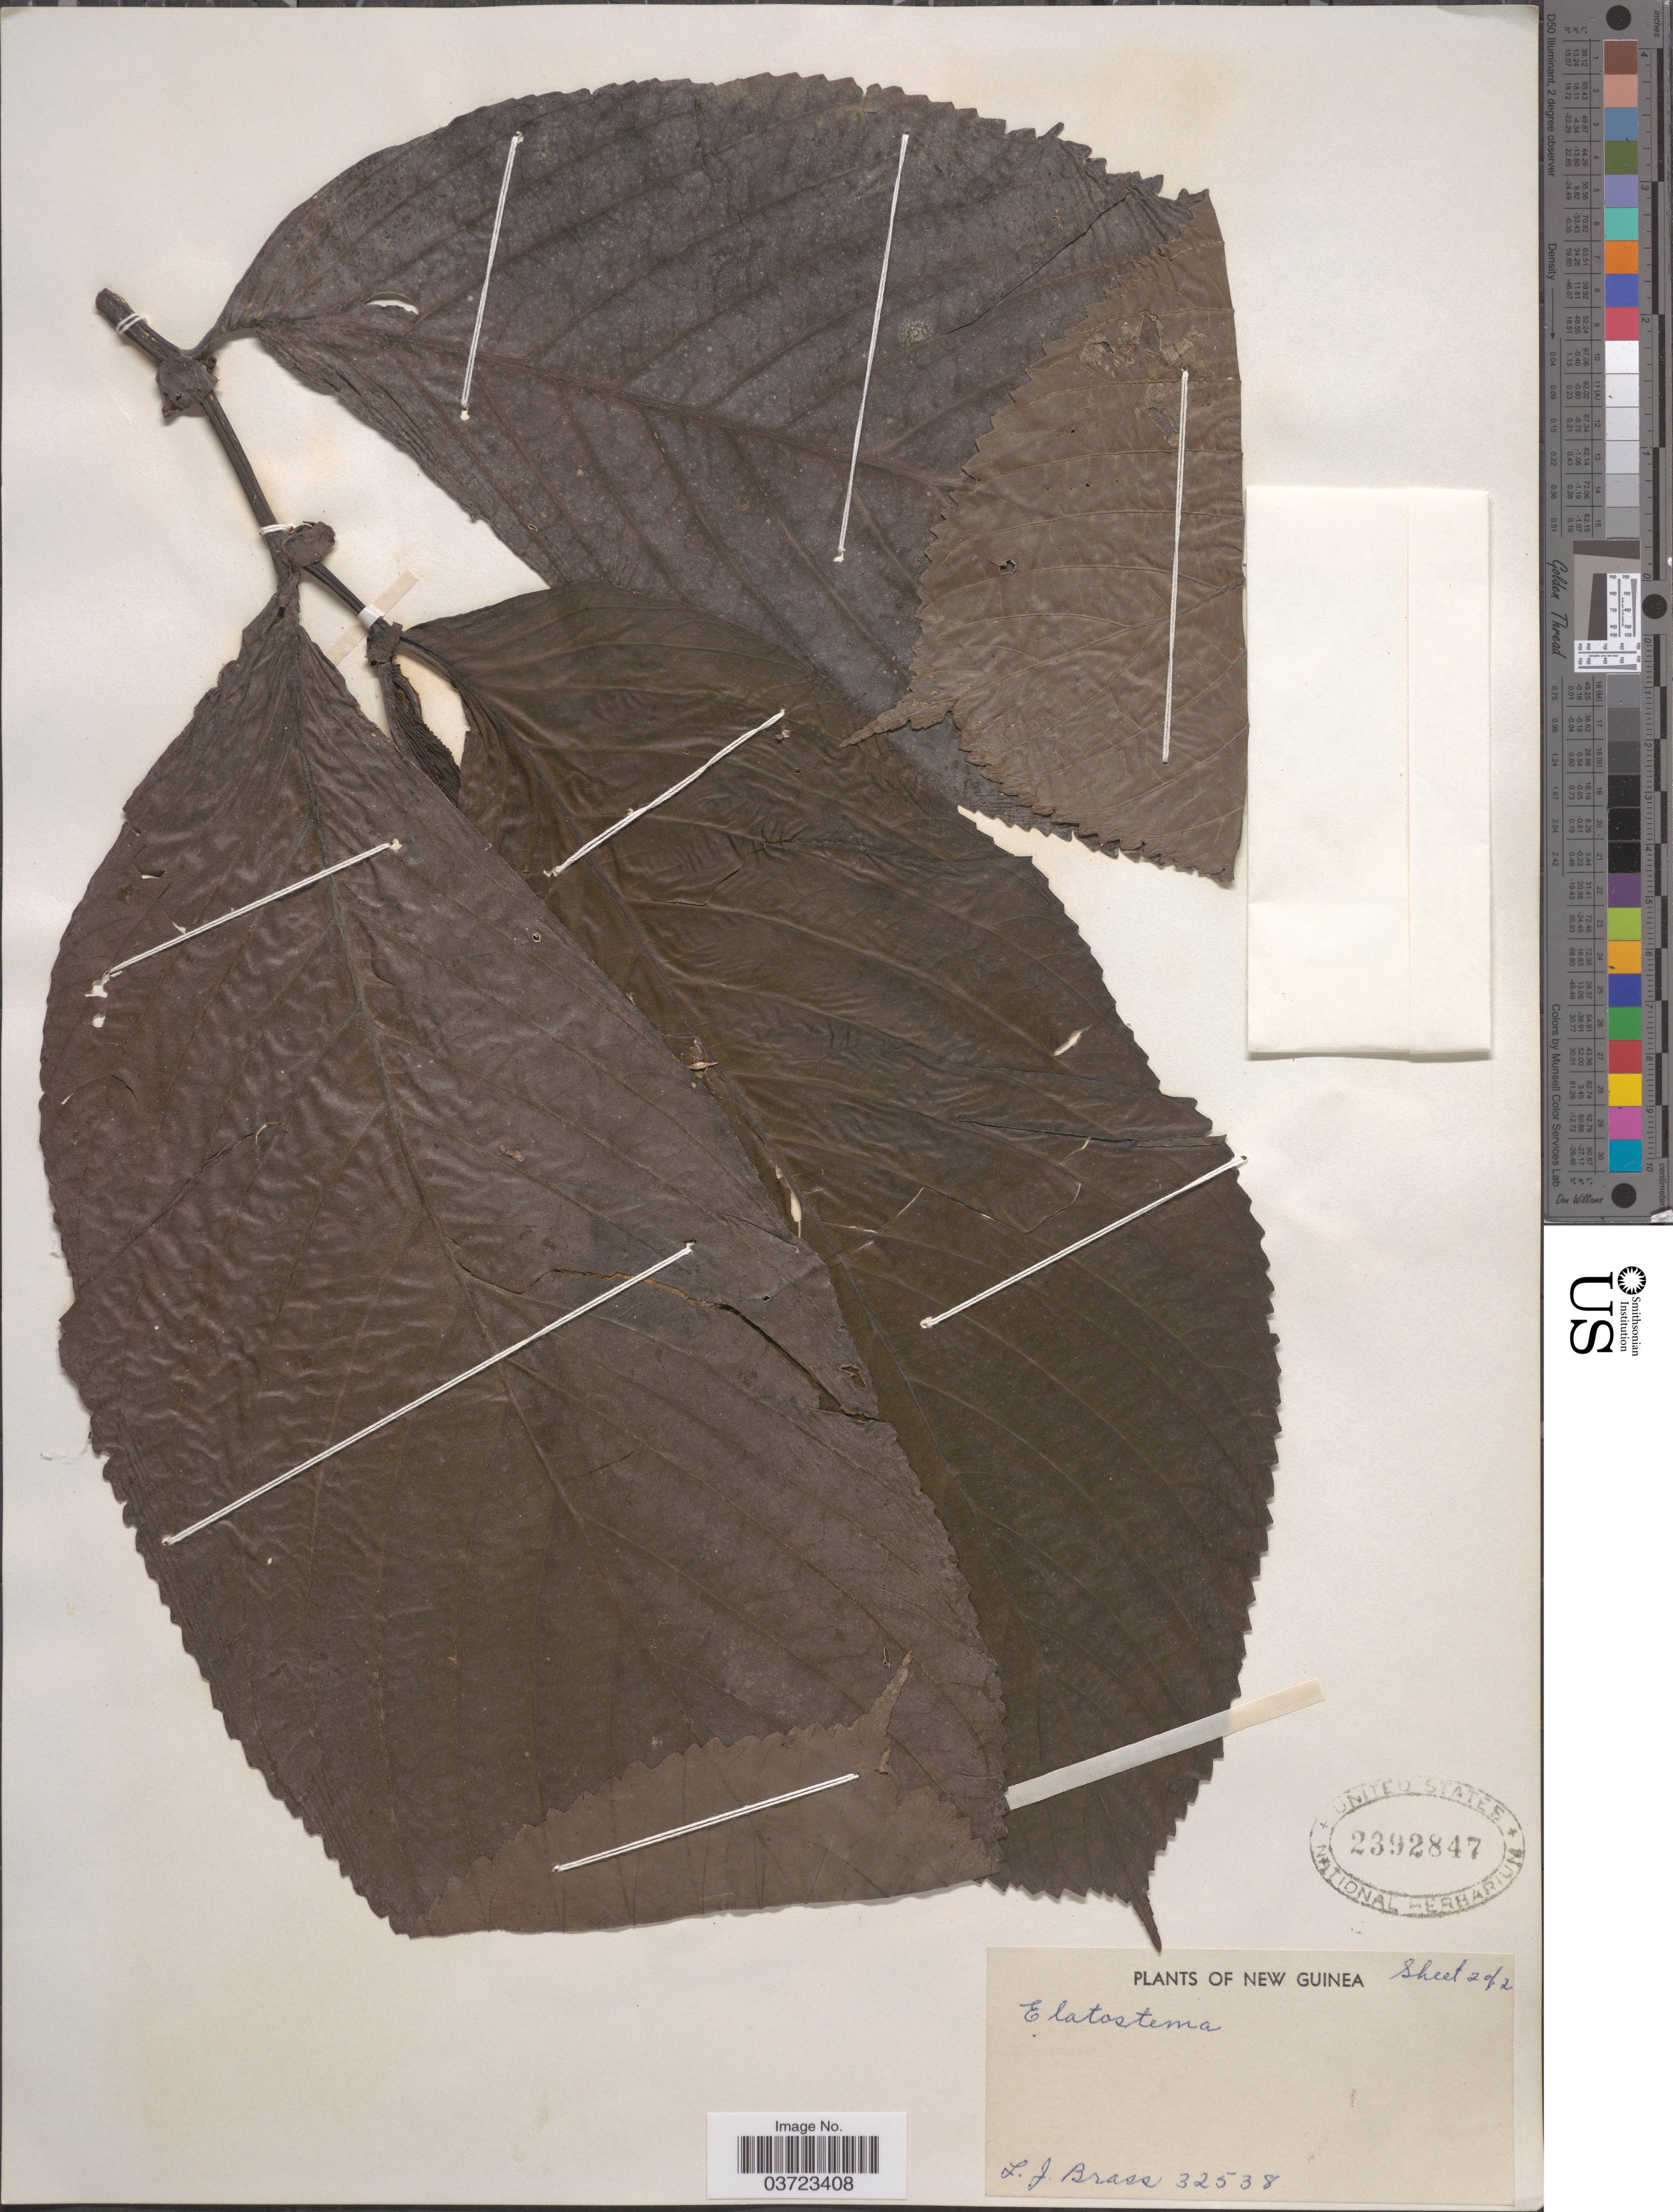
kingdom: Plantae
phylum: Tracheophyta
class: Magnoliopsida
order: Rosales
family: Urticaceae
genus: Elatostema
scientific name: Elatostema sp.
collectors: L. J. Brass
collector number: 32538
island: New Guinea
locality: New Guinea.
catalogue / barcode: US 2392847